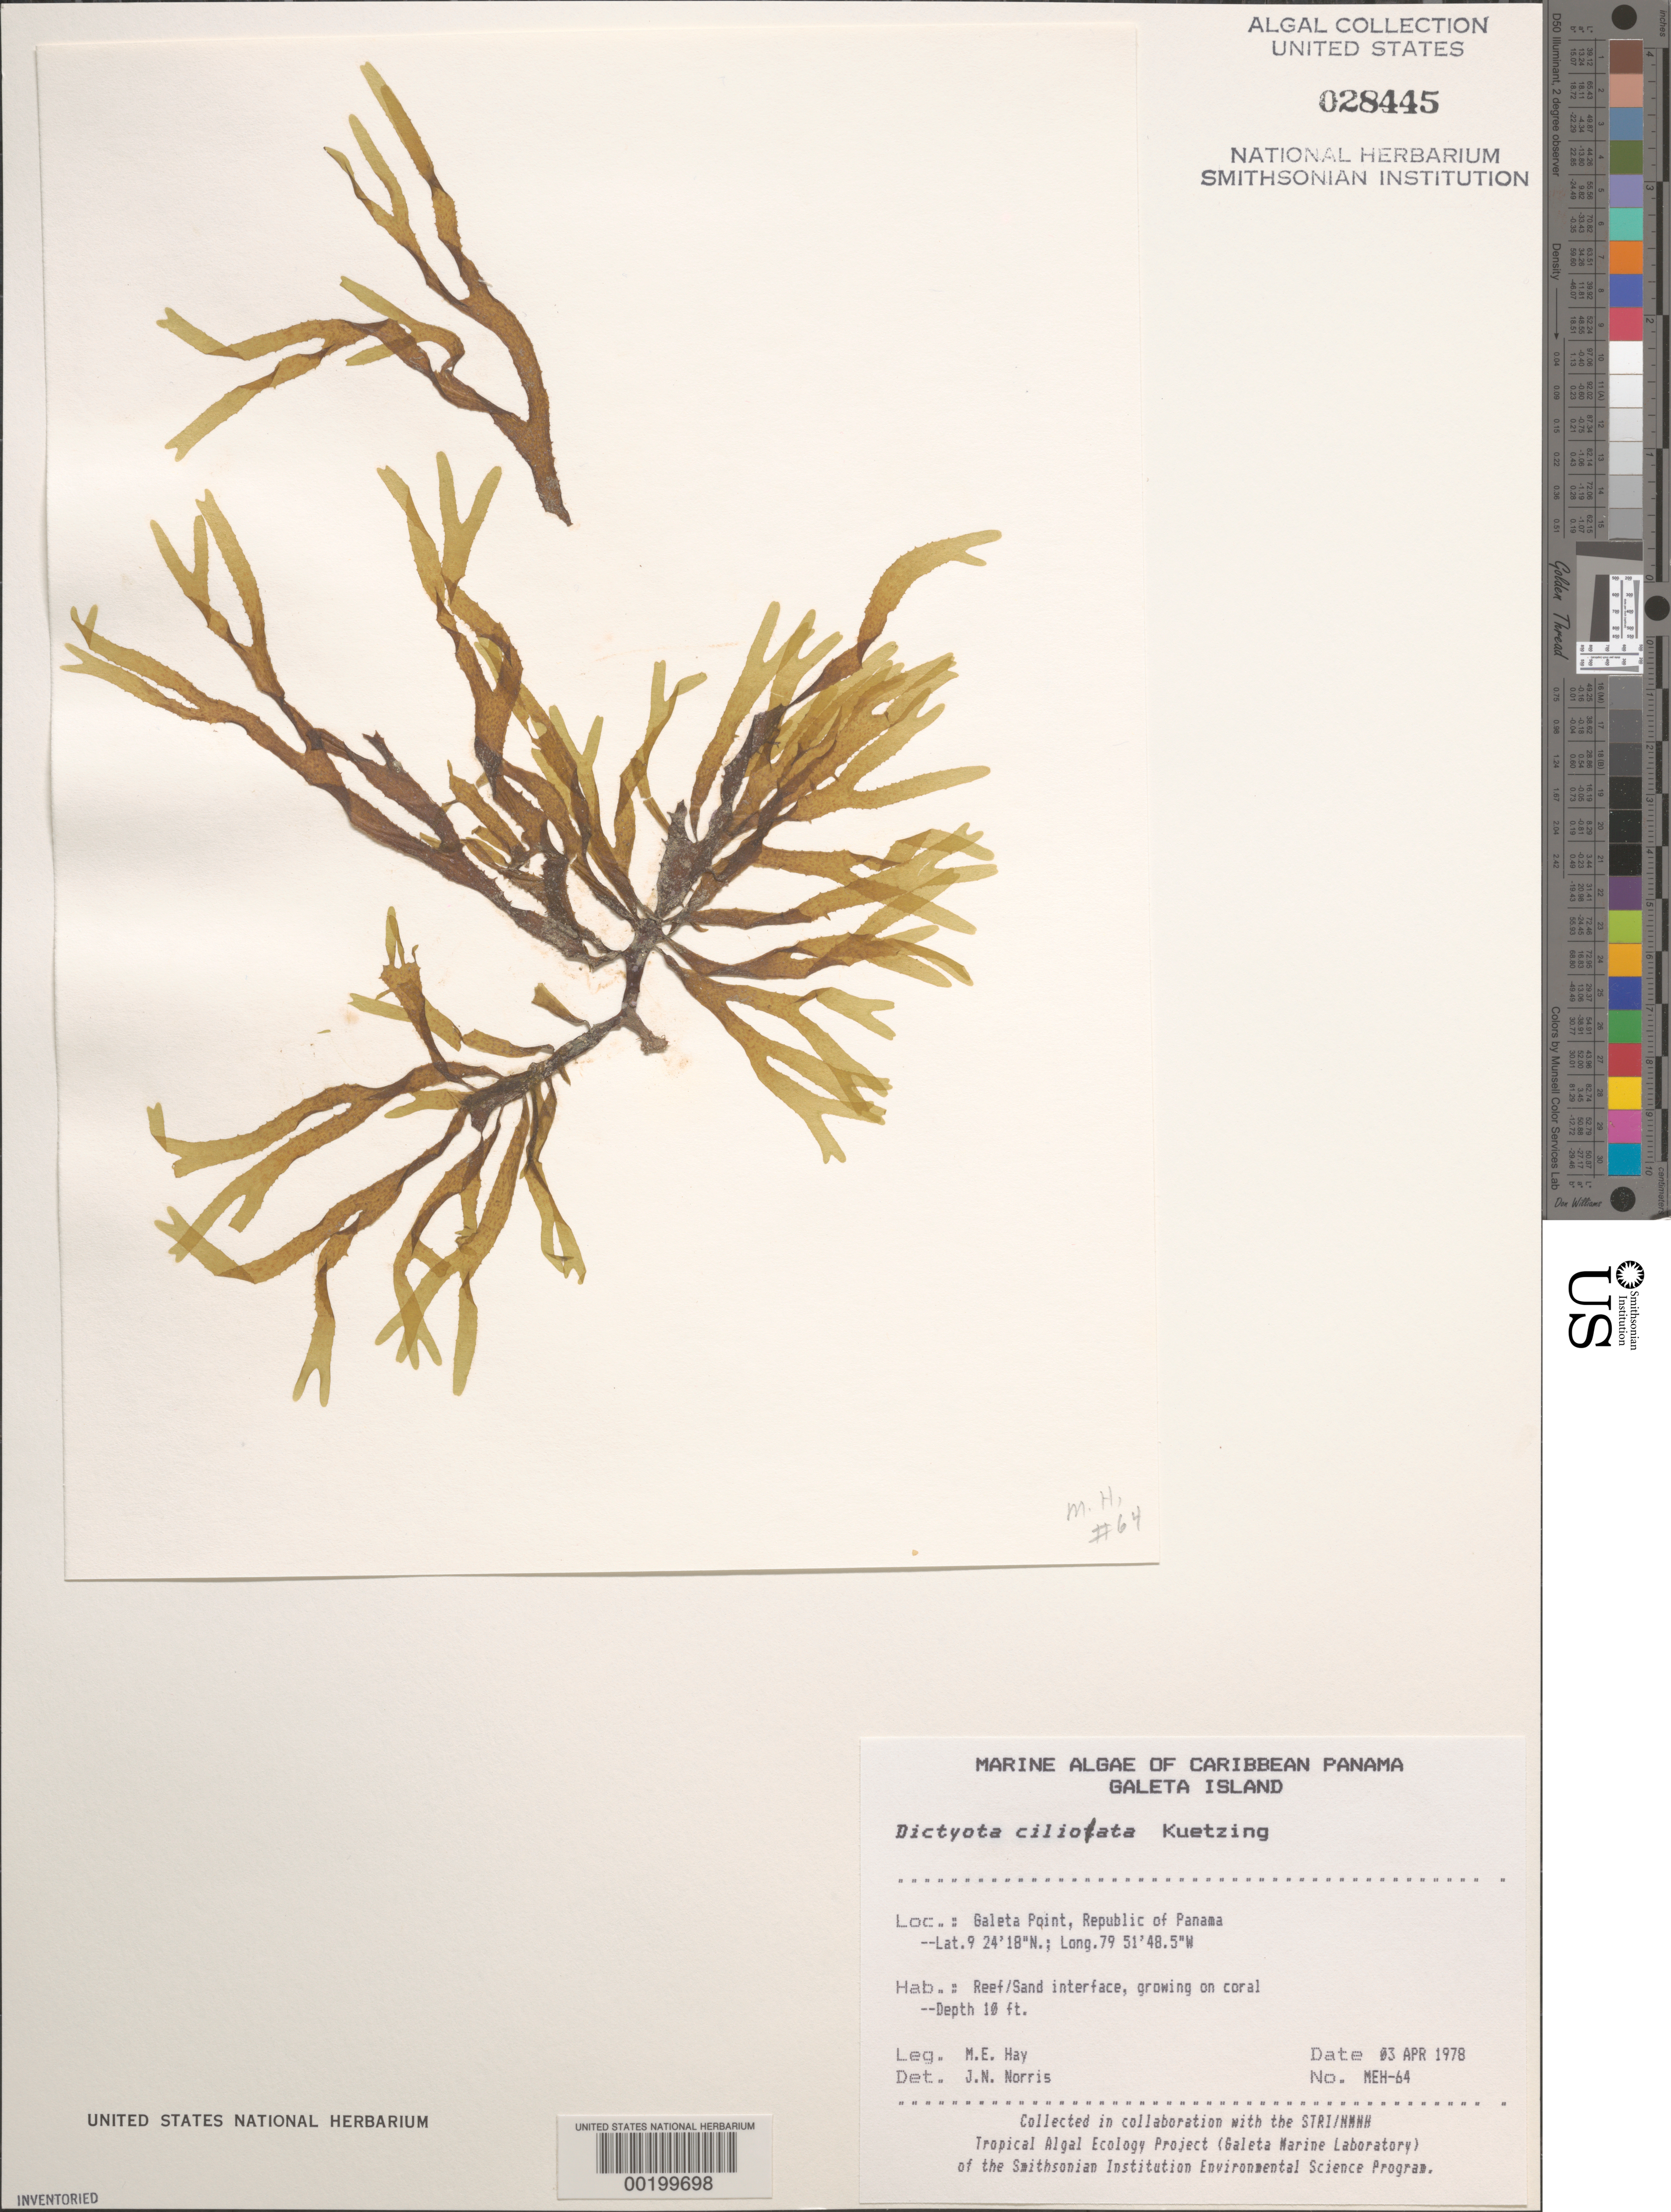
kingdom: Chromista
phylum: Ochrophyta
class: Phaeophyceae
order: Dictyotales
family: Dictyotaceae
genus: Dictyota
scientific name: Dictyota ciliolata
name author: Sond. ex Kütz.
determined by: Norris, James N.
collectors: M. E. Hay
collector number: MEH-64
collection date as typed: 03 Apr 1978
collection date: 1978-04-03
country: Panama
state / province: Colón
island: Galeta Island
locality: Galeta Point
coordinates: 9 24' 18" N, 79 51' 48.5" W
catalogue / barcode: US 28445